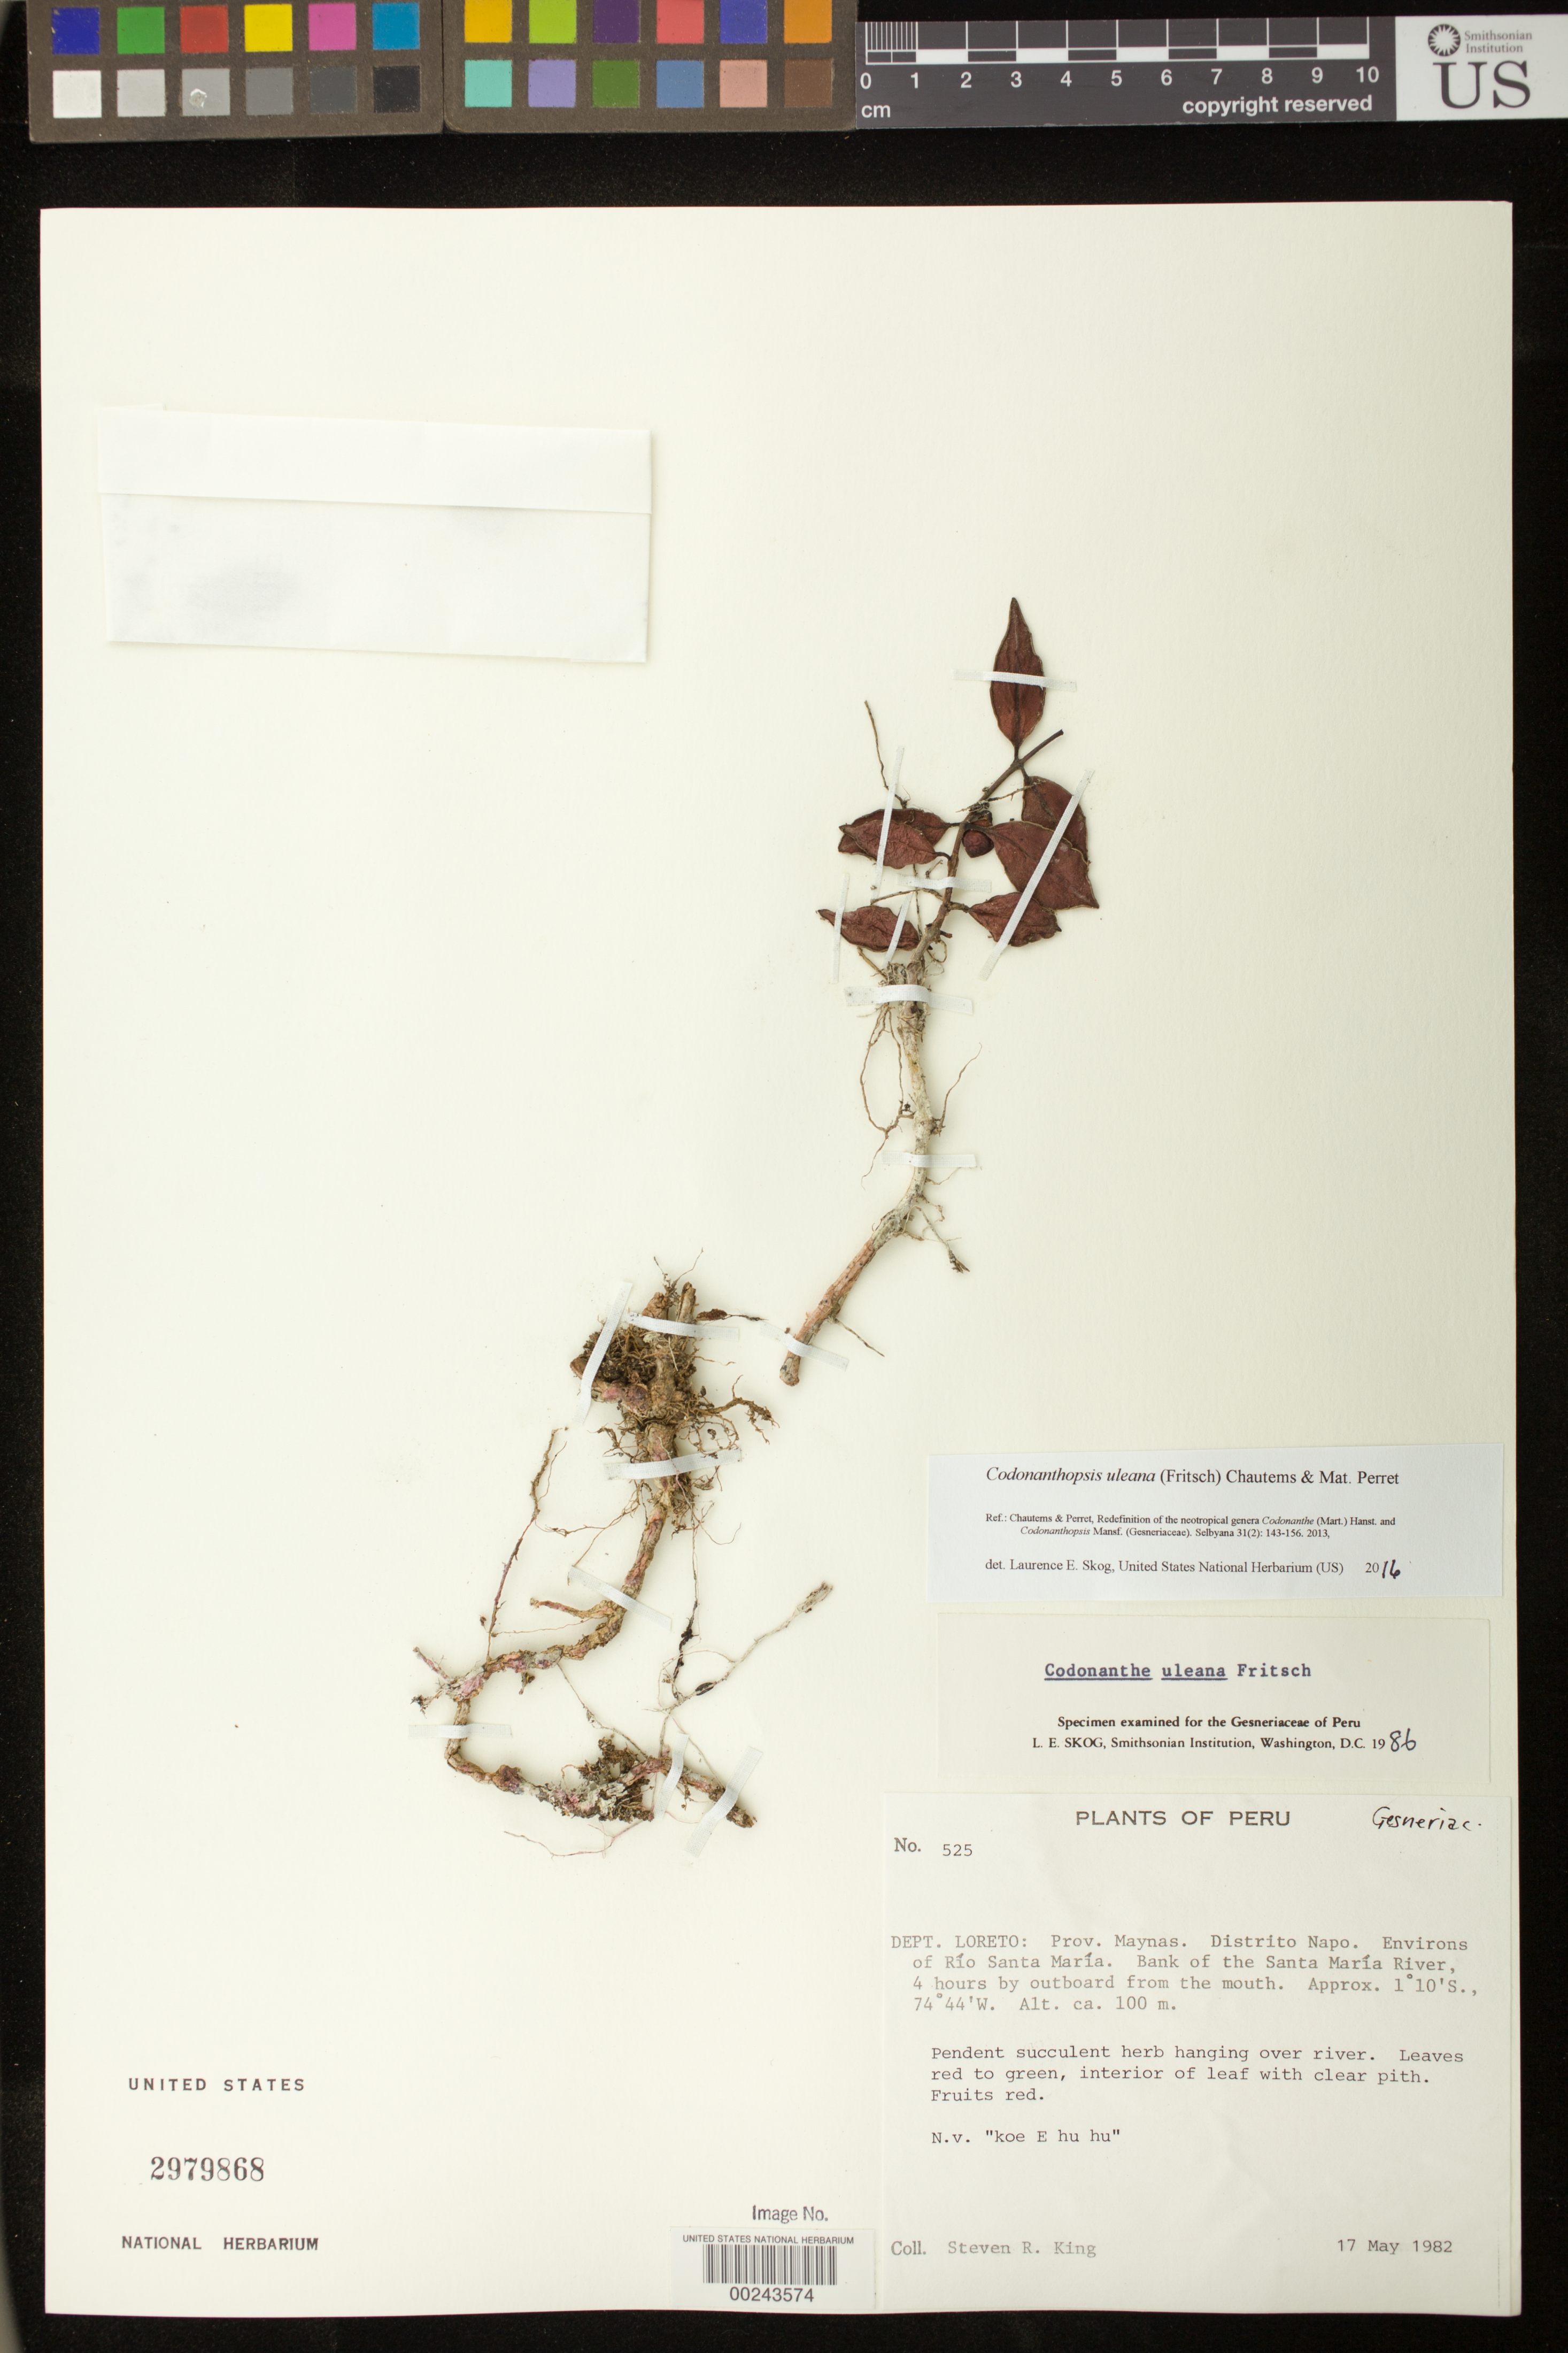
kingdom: Plantae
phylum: Tracheophyta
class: Magnoliopsida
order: Lamiales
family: Gesneriaceae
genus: Codonanthopsis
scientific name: Codonanthopsis uleana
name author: (Fritsch) Chautems & Mat.Perret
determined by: Skog, Laurence E.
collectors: S. R. King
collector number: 525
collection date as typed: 17 May 1982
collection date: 1982-05-17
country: Peru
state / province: Loreto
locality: Prov. Maynas, Dtto. Napo, environs of Rio Santa Maria, bank of the Santa Maria River, 4 hrs by outboard from themouth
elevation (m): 100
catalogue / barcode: US 2979868